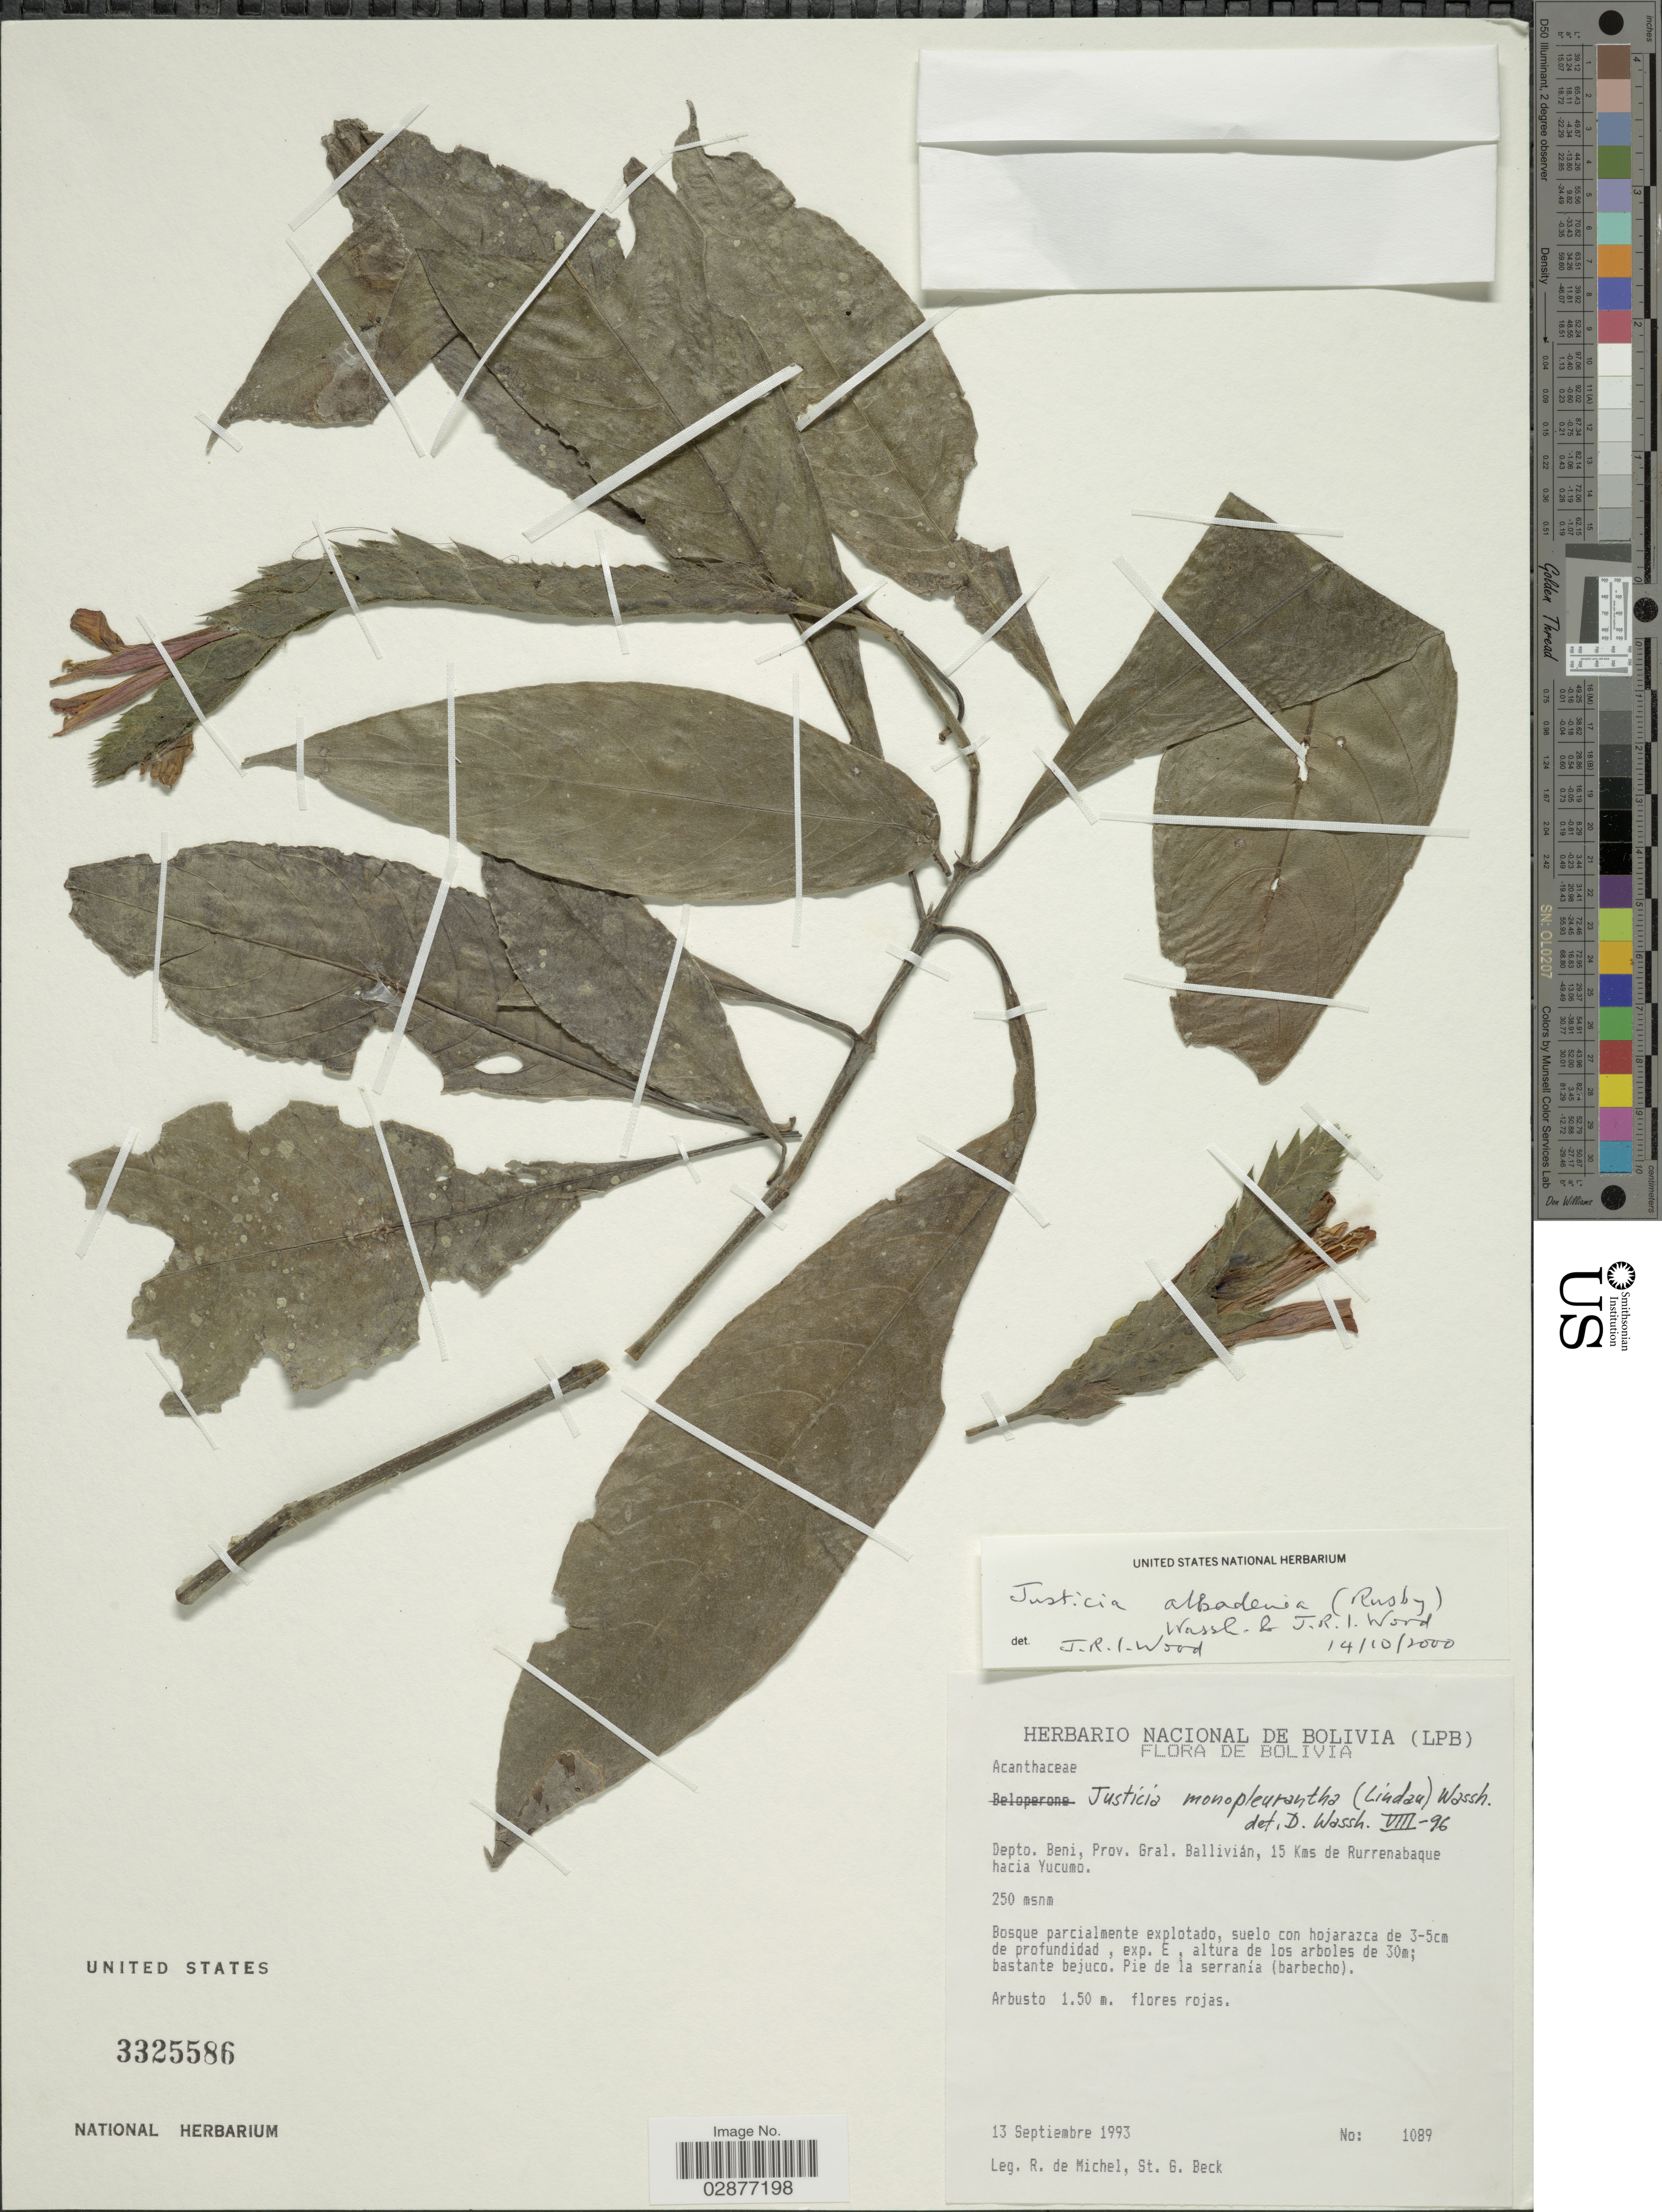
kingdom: Plantae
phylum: Tracheophyta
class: Magnoliopsida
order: Lamiales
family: Acanthaceae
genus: Justicia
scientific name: Justicia albadenia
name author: (Rusby) Wassh. & J.R.I. Wood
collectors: d. Michel R. & S. G. Beck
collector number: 1089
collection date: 1993-09-13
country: Bolivia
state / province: Beni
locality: Depto. Beni, Prov. Gral. Ballivián, 15 Kms de Rurrenabaque hacia Yucumo.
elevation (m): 250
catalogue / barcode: US 3325586